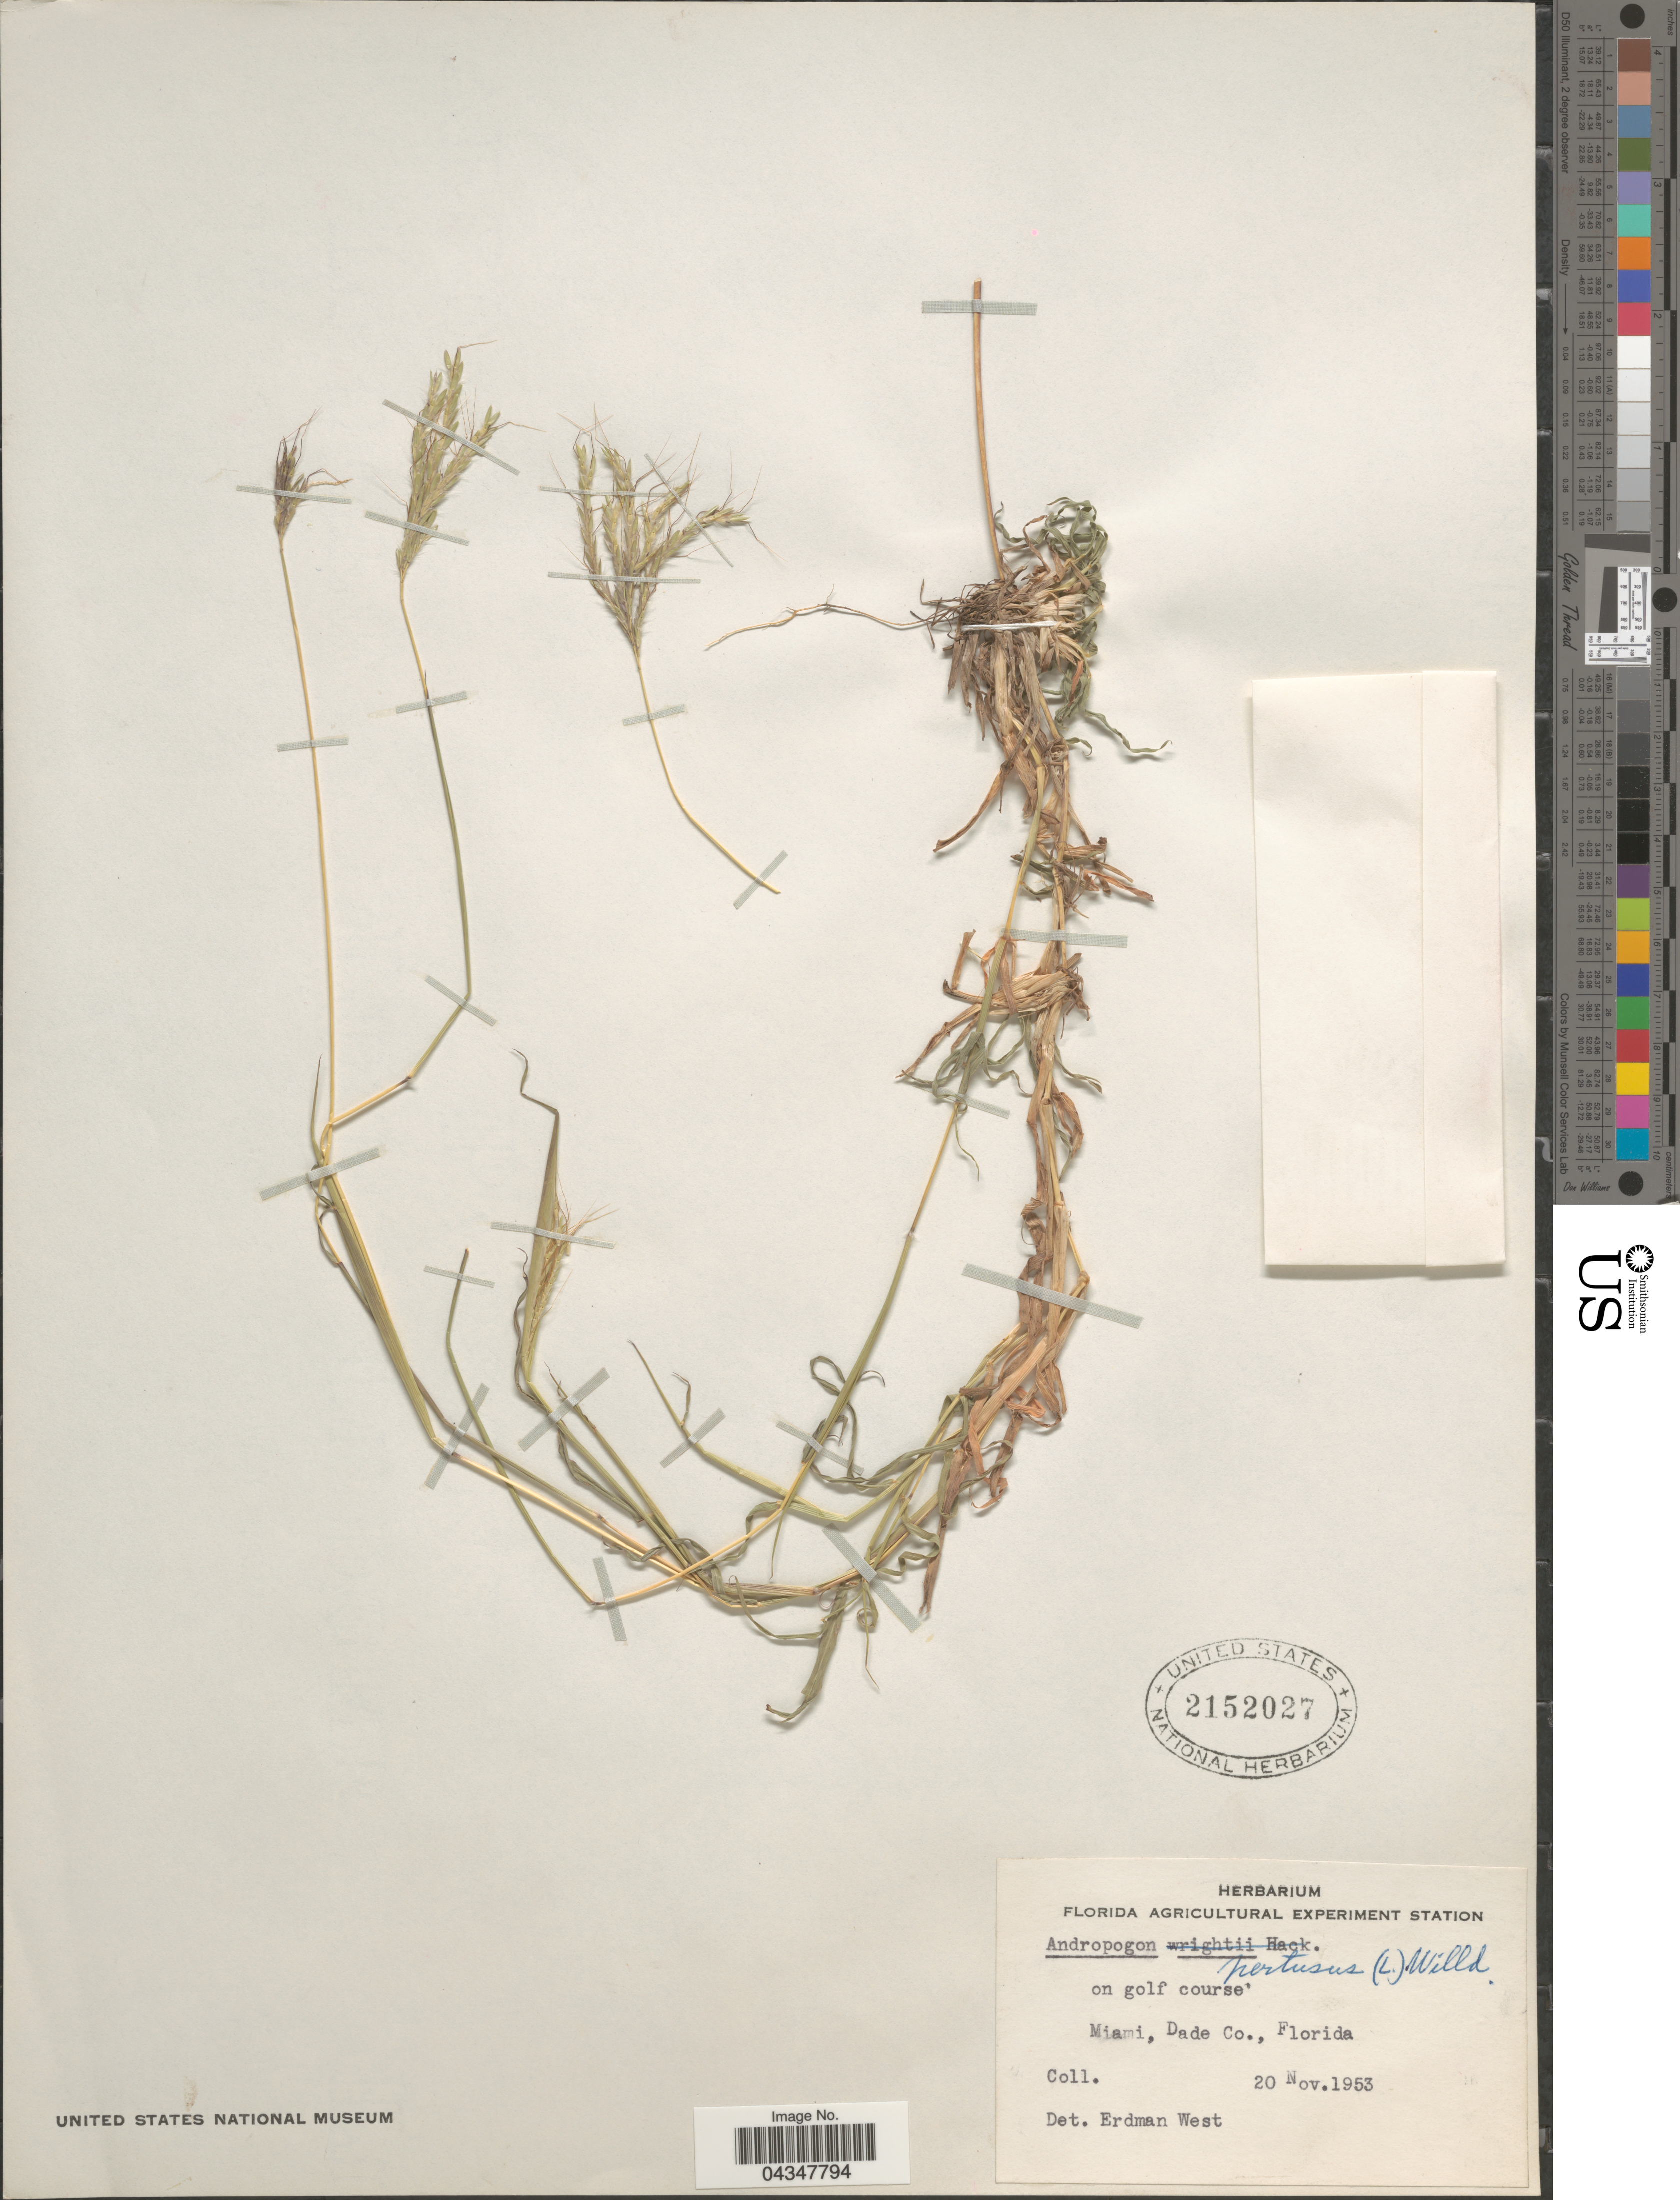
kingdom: Plantae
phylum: Tracheophyta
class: Liliopsida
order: Poales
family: Poaceae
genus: Bothriochloa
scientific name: Bothriochloa pertusa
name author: (L.) A. Camus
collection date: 1953-11-20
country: United States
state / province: Florida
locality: Miami, Dade Co.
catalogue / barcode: US 2152027